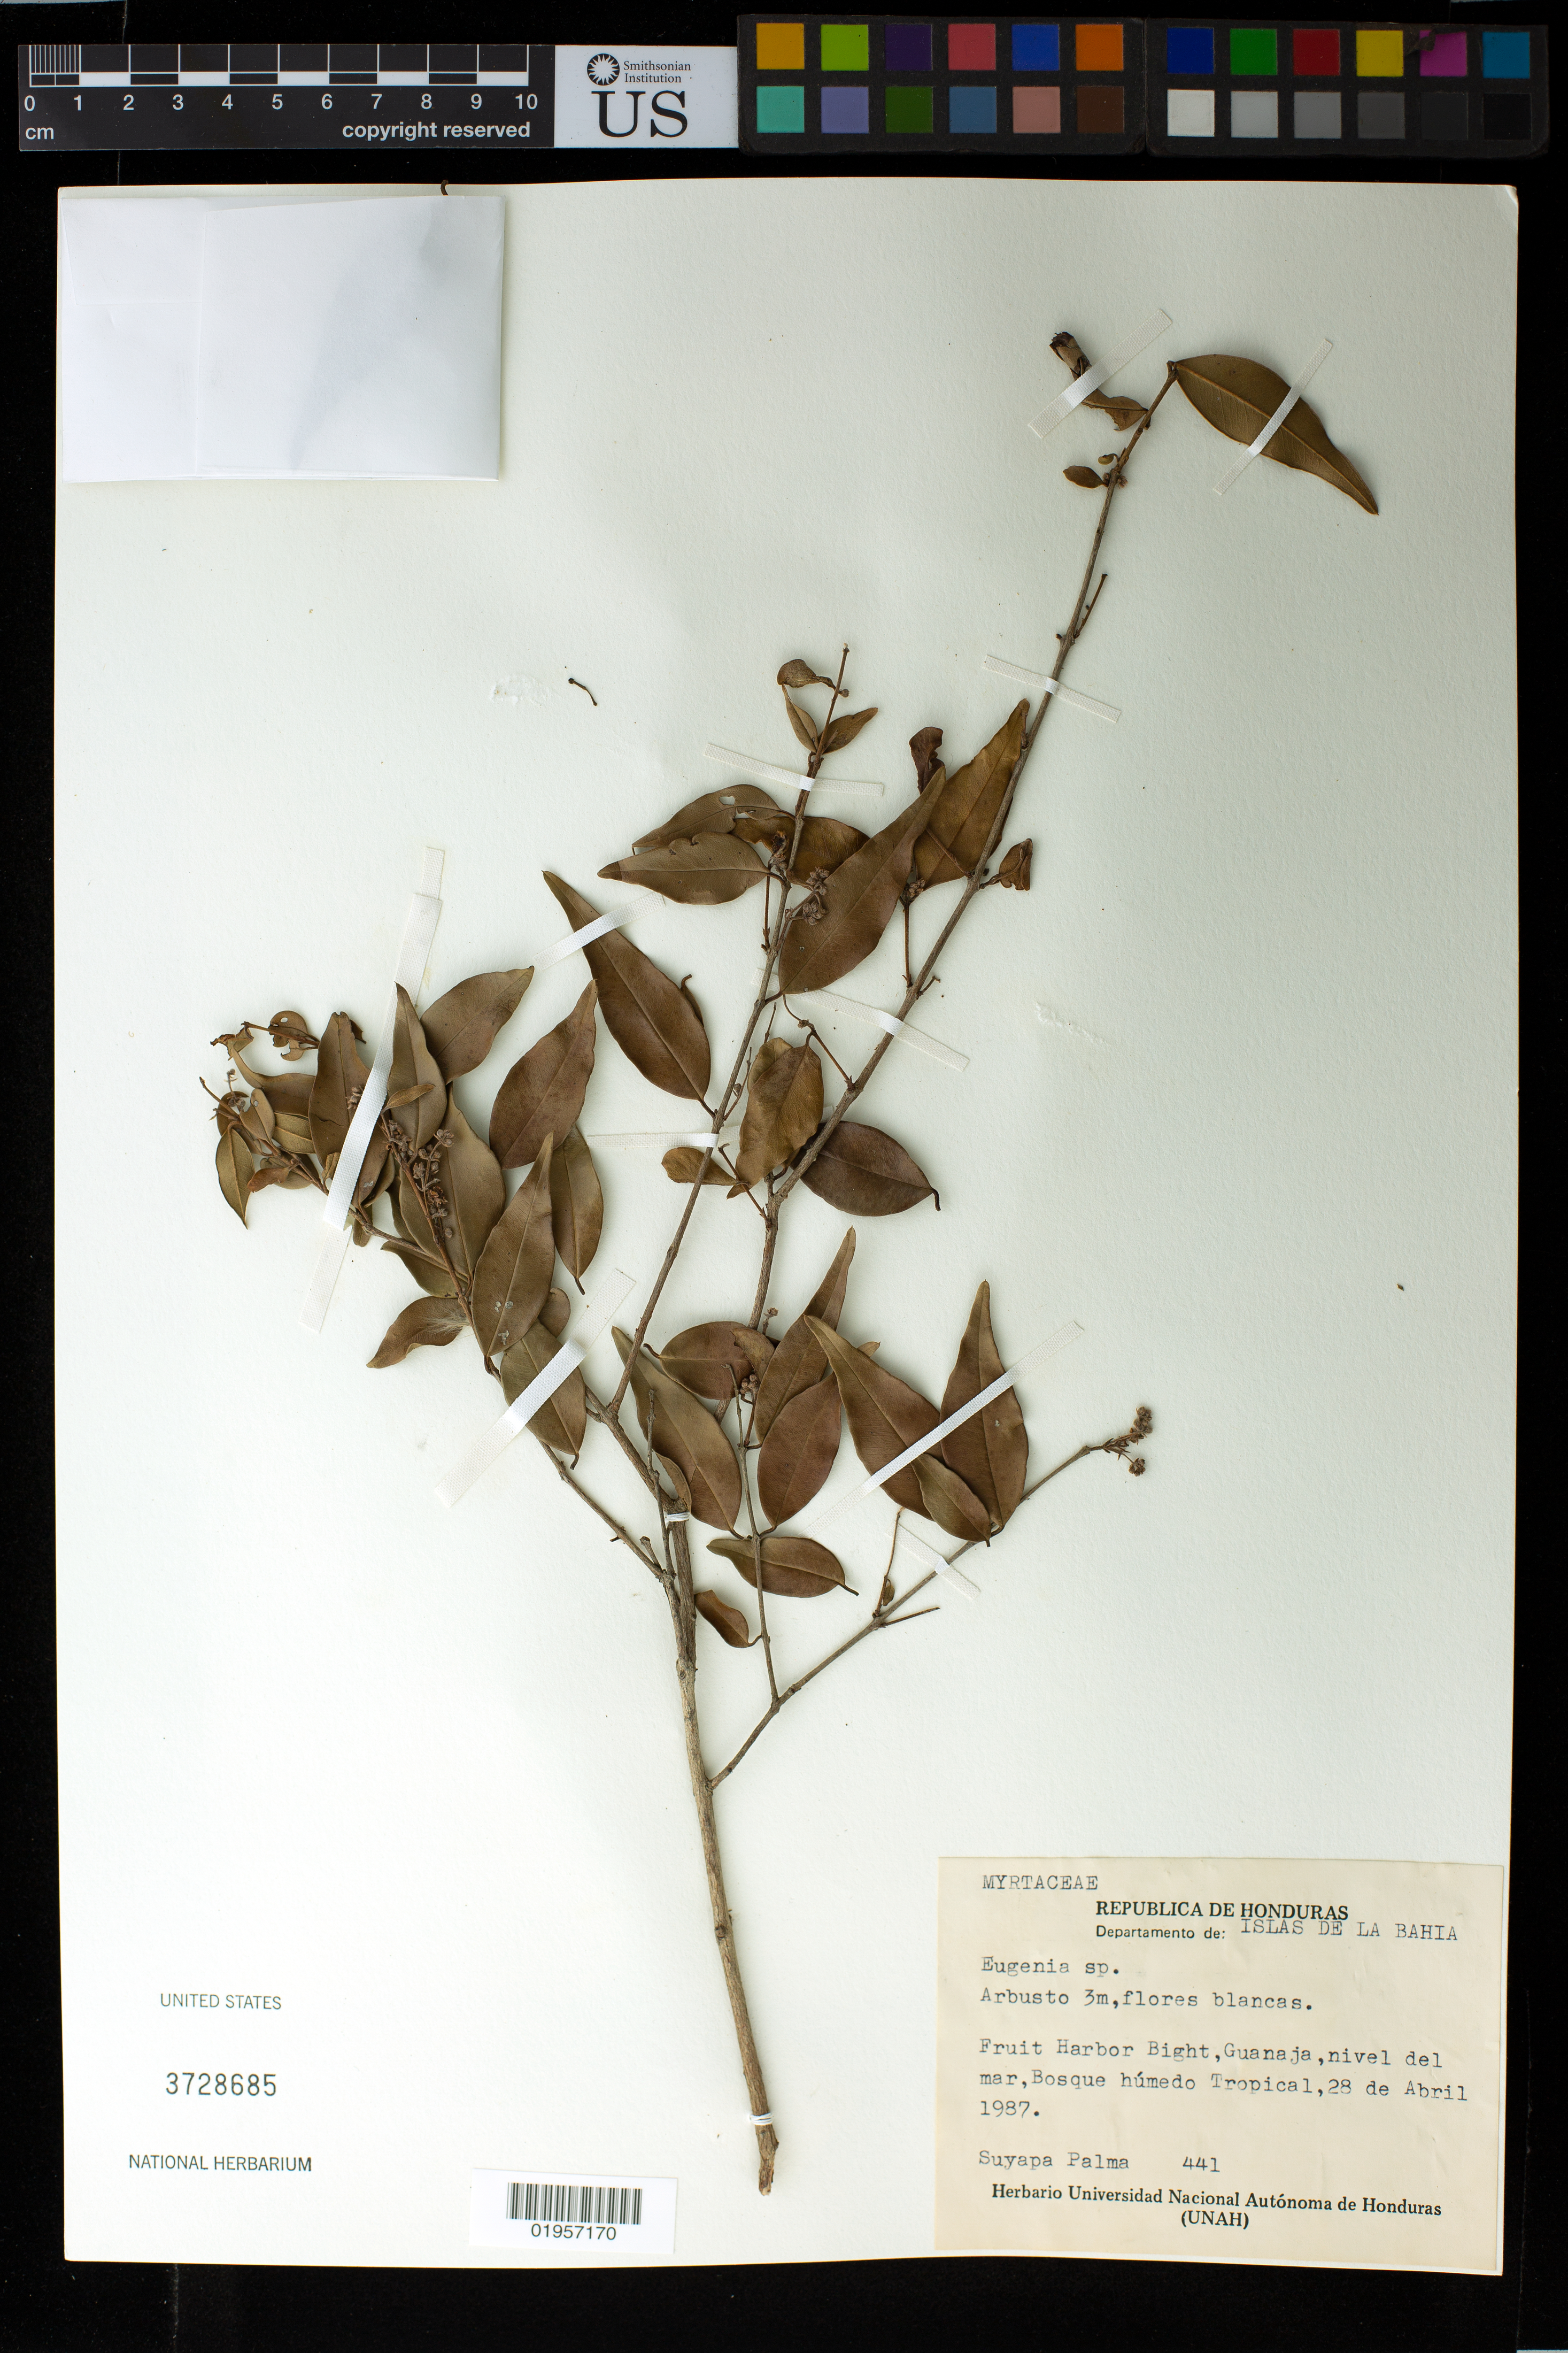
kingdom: Plantae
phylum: Tracheophyta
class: Magnoliopsida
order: Myrtales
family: Myrtaceae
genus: Eugenia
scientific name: Eugenia sp.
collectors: S. Palma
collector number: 441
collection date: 1987-04-28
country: Honduras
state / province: Islas de la Bahía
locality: Fruit Harbor Bight, Guanaja, nivel del mar, Bosque húmedo Tropical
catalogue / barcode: US 3728685